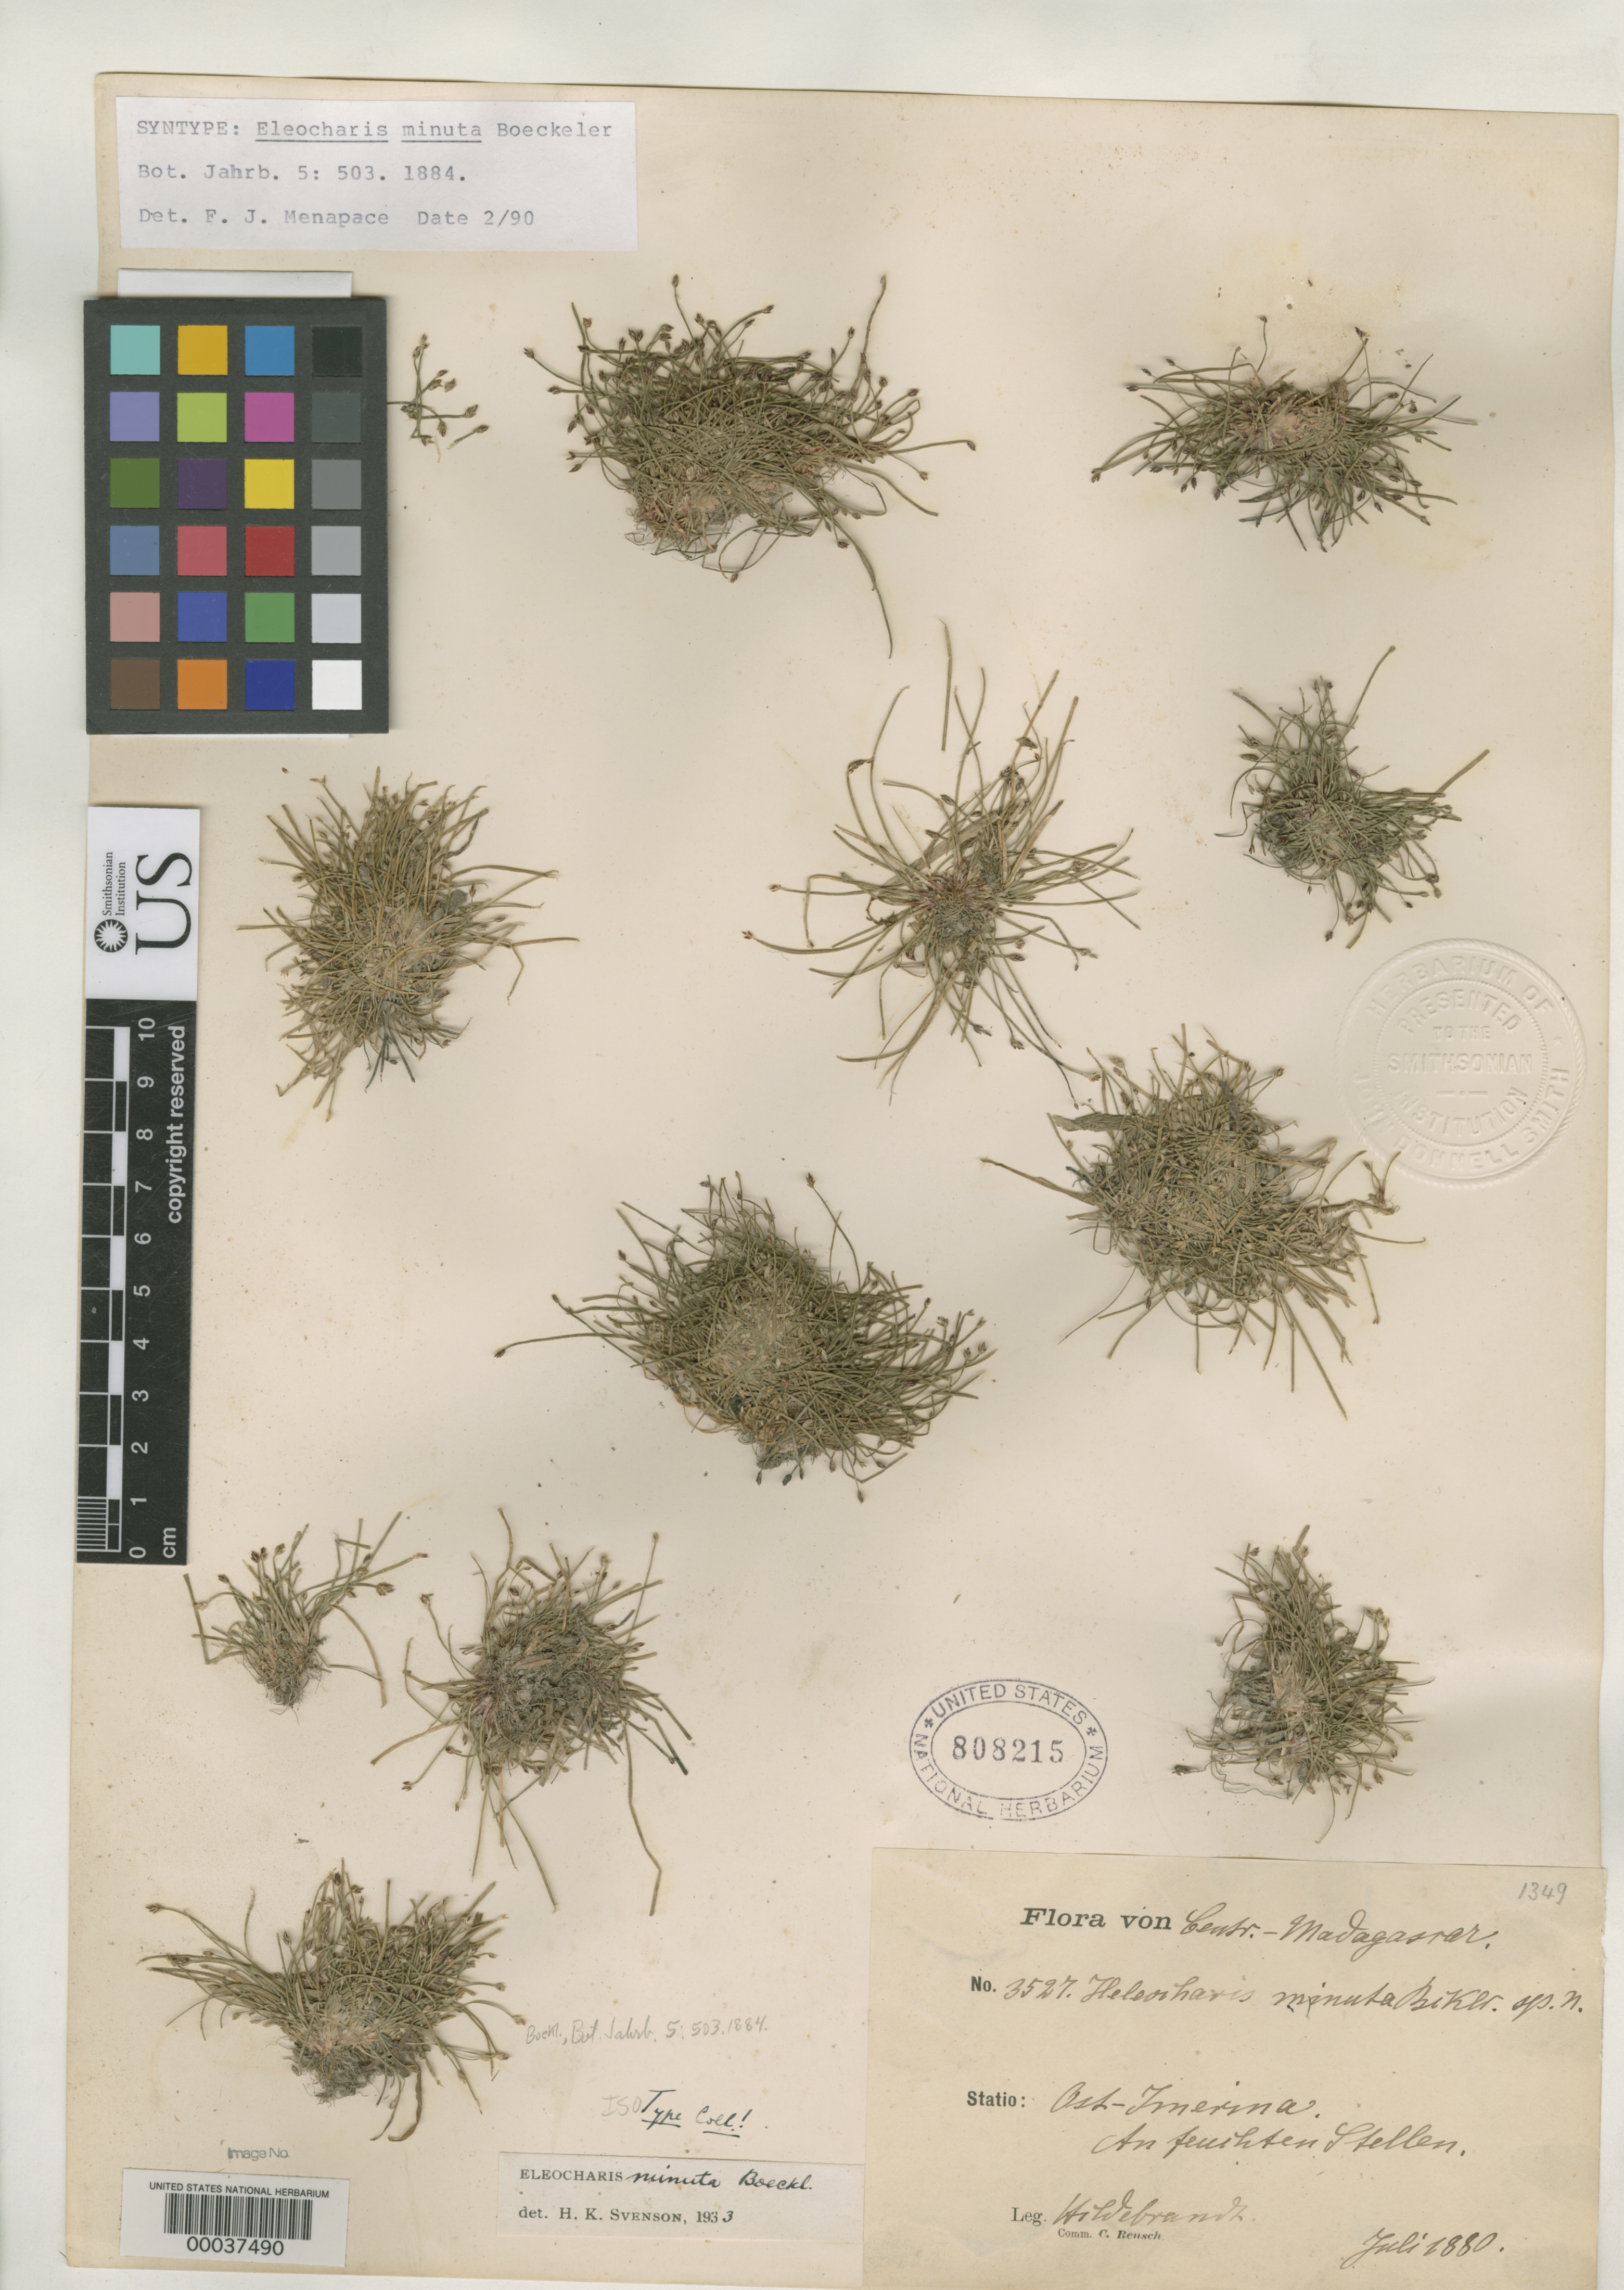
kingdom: Plantae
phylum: Tracheophyta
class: Liliopsida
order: Poales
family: Cyperaceae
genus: Eleocharis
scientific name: Eleocharis minuta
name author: Boeckeler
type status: Syntype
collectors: J. Hildebrandt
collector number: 3527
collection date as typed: Jul 1880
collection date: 1880-07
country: Madagascar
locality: Madagascar, Ost-Tmerina.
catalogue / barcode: US 808215